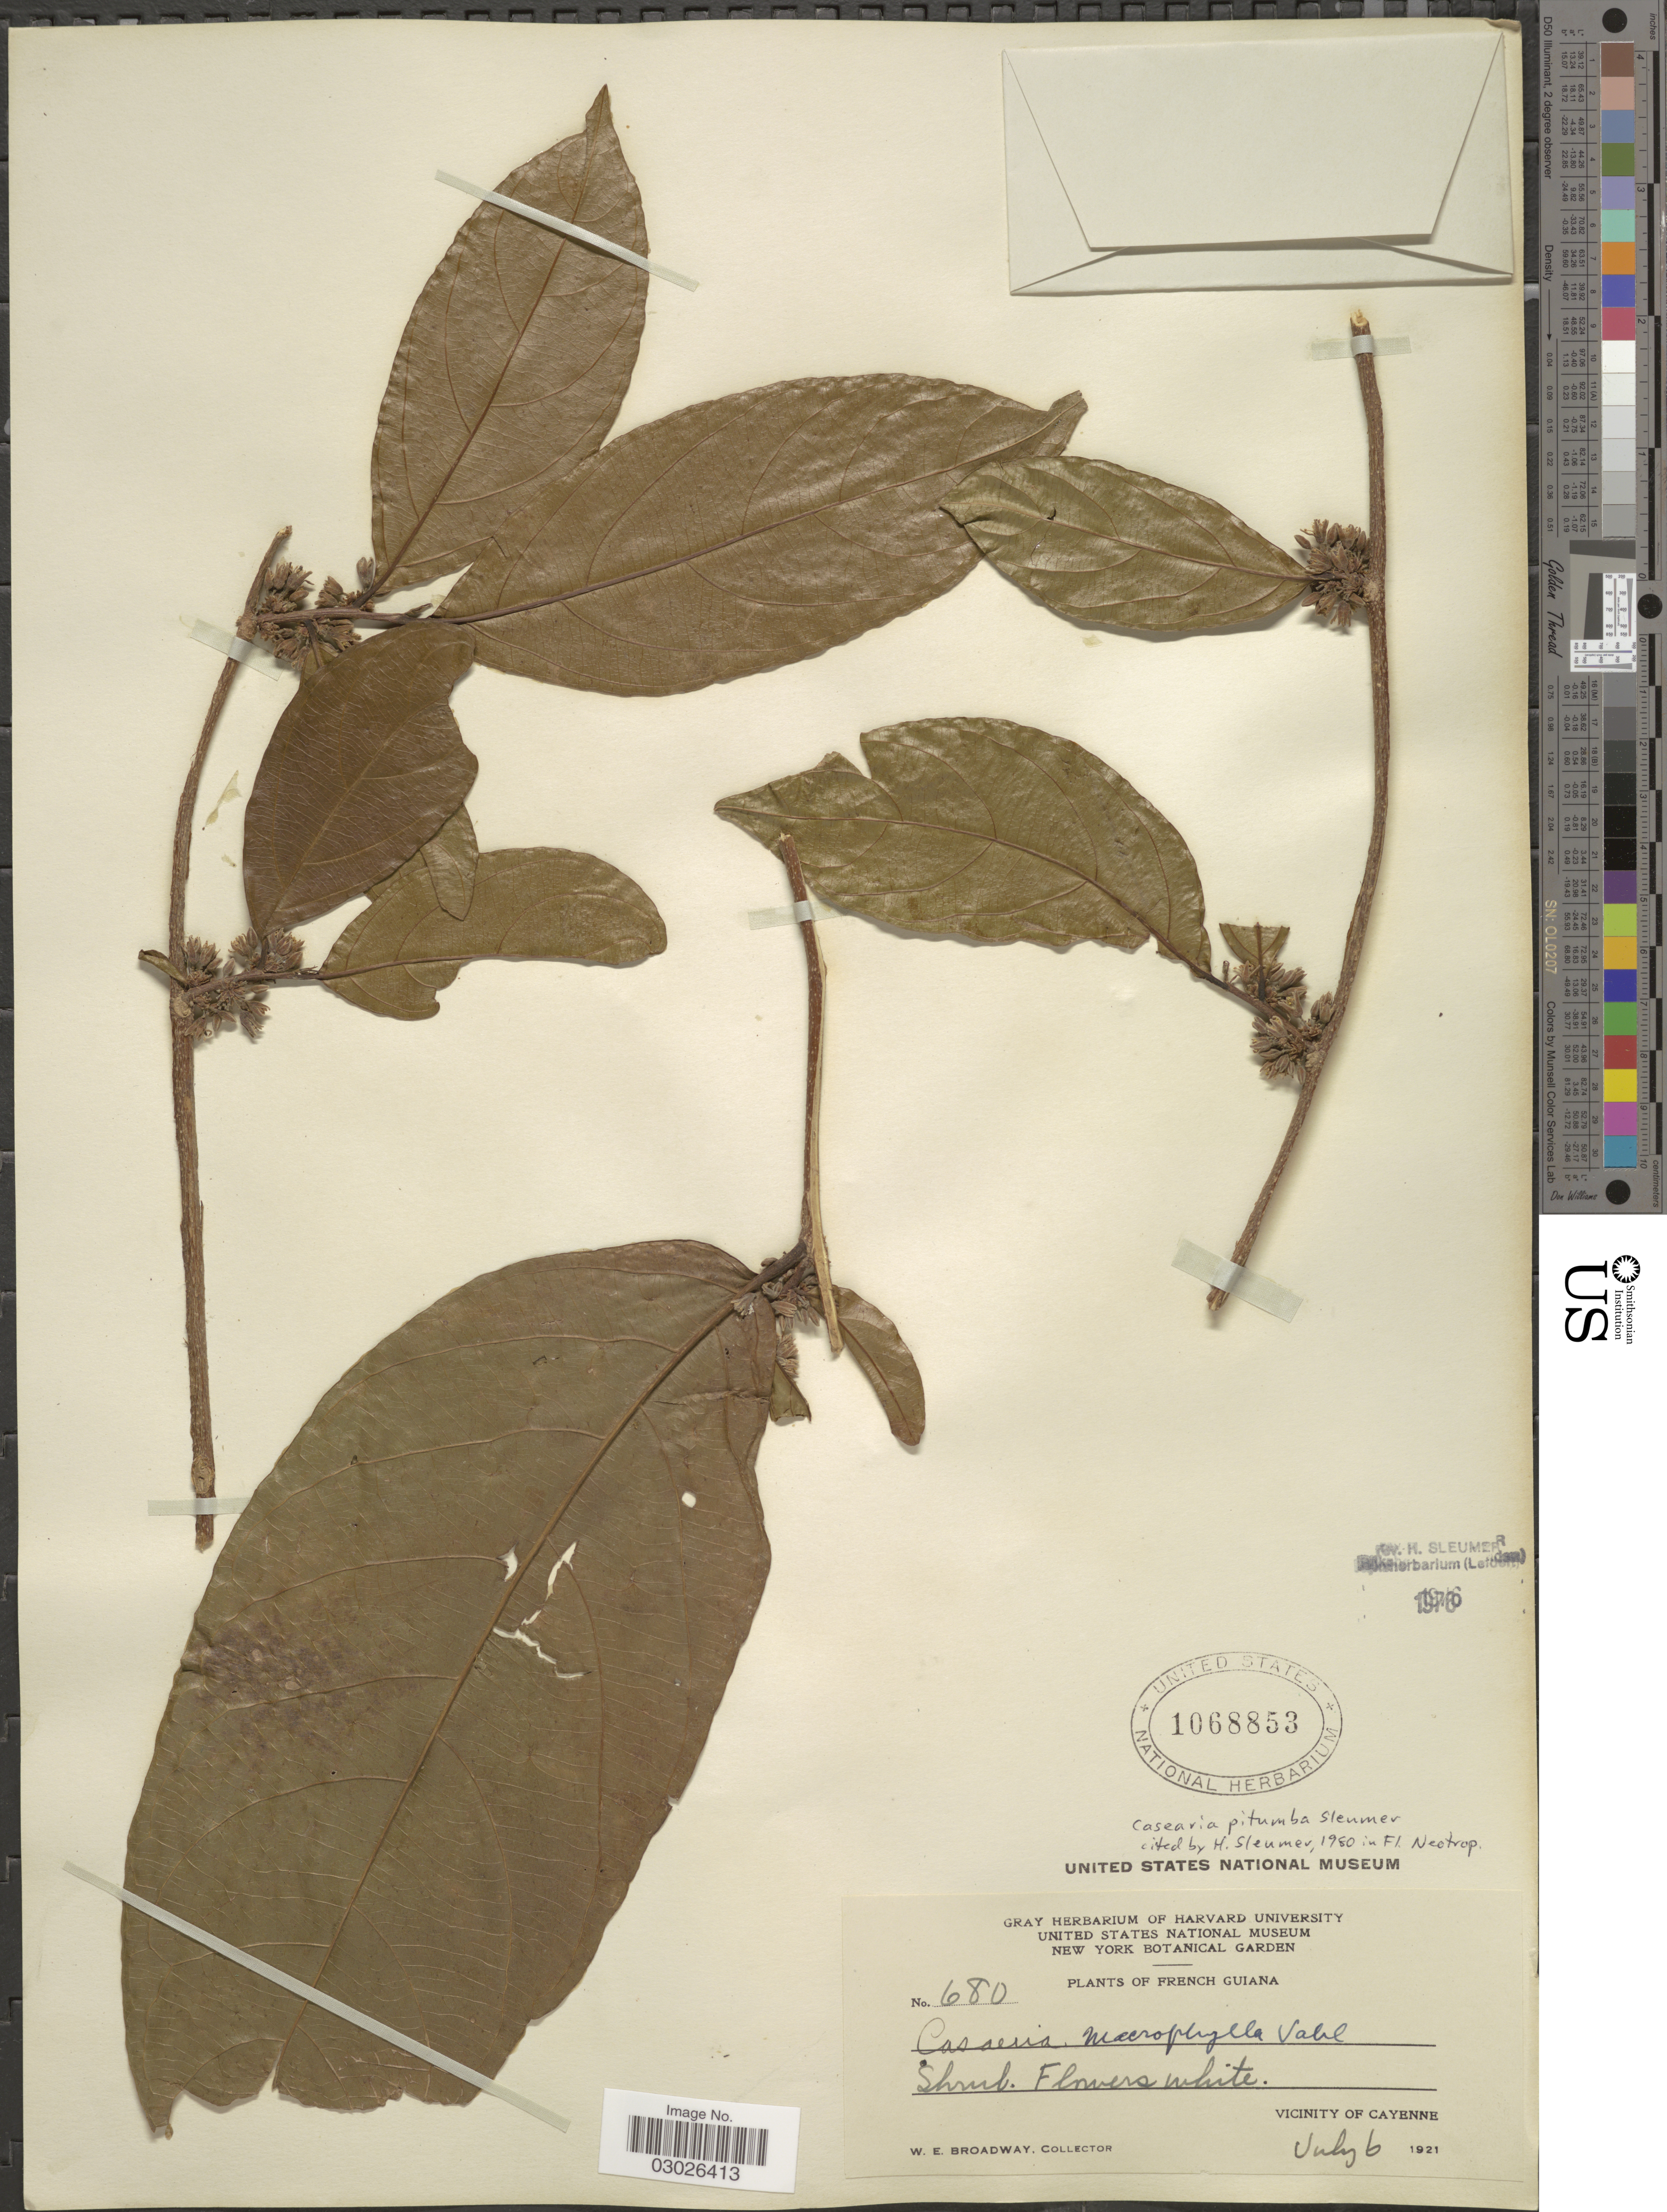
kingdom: Plantae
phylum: Tracheophyta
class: Magnoliopsida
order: Malpighiales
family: Salicaceae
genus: Casearia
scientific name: Casearia pitumba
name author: Sleumer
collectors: W. E. Broadway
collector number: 680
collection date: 1921-07-06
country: French Guiana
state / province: Cayenne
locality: Vicinity of Cayenne.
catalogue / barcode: US 1068853